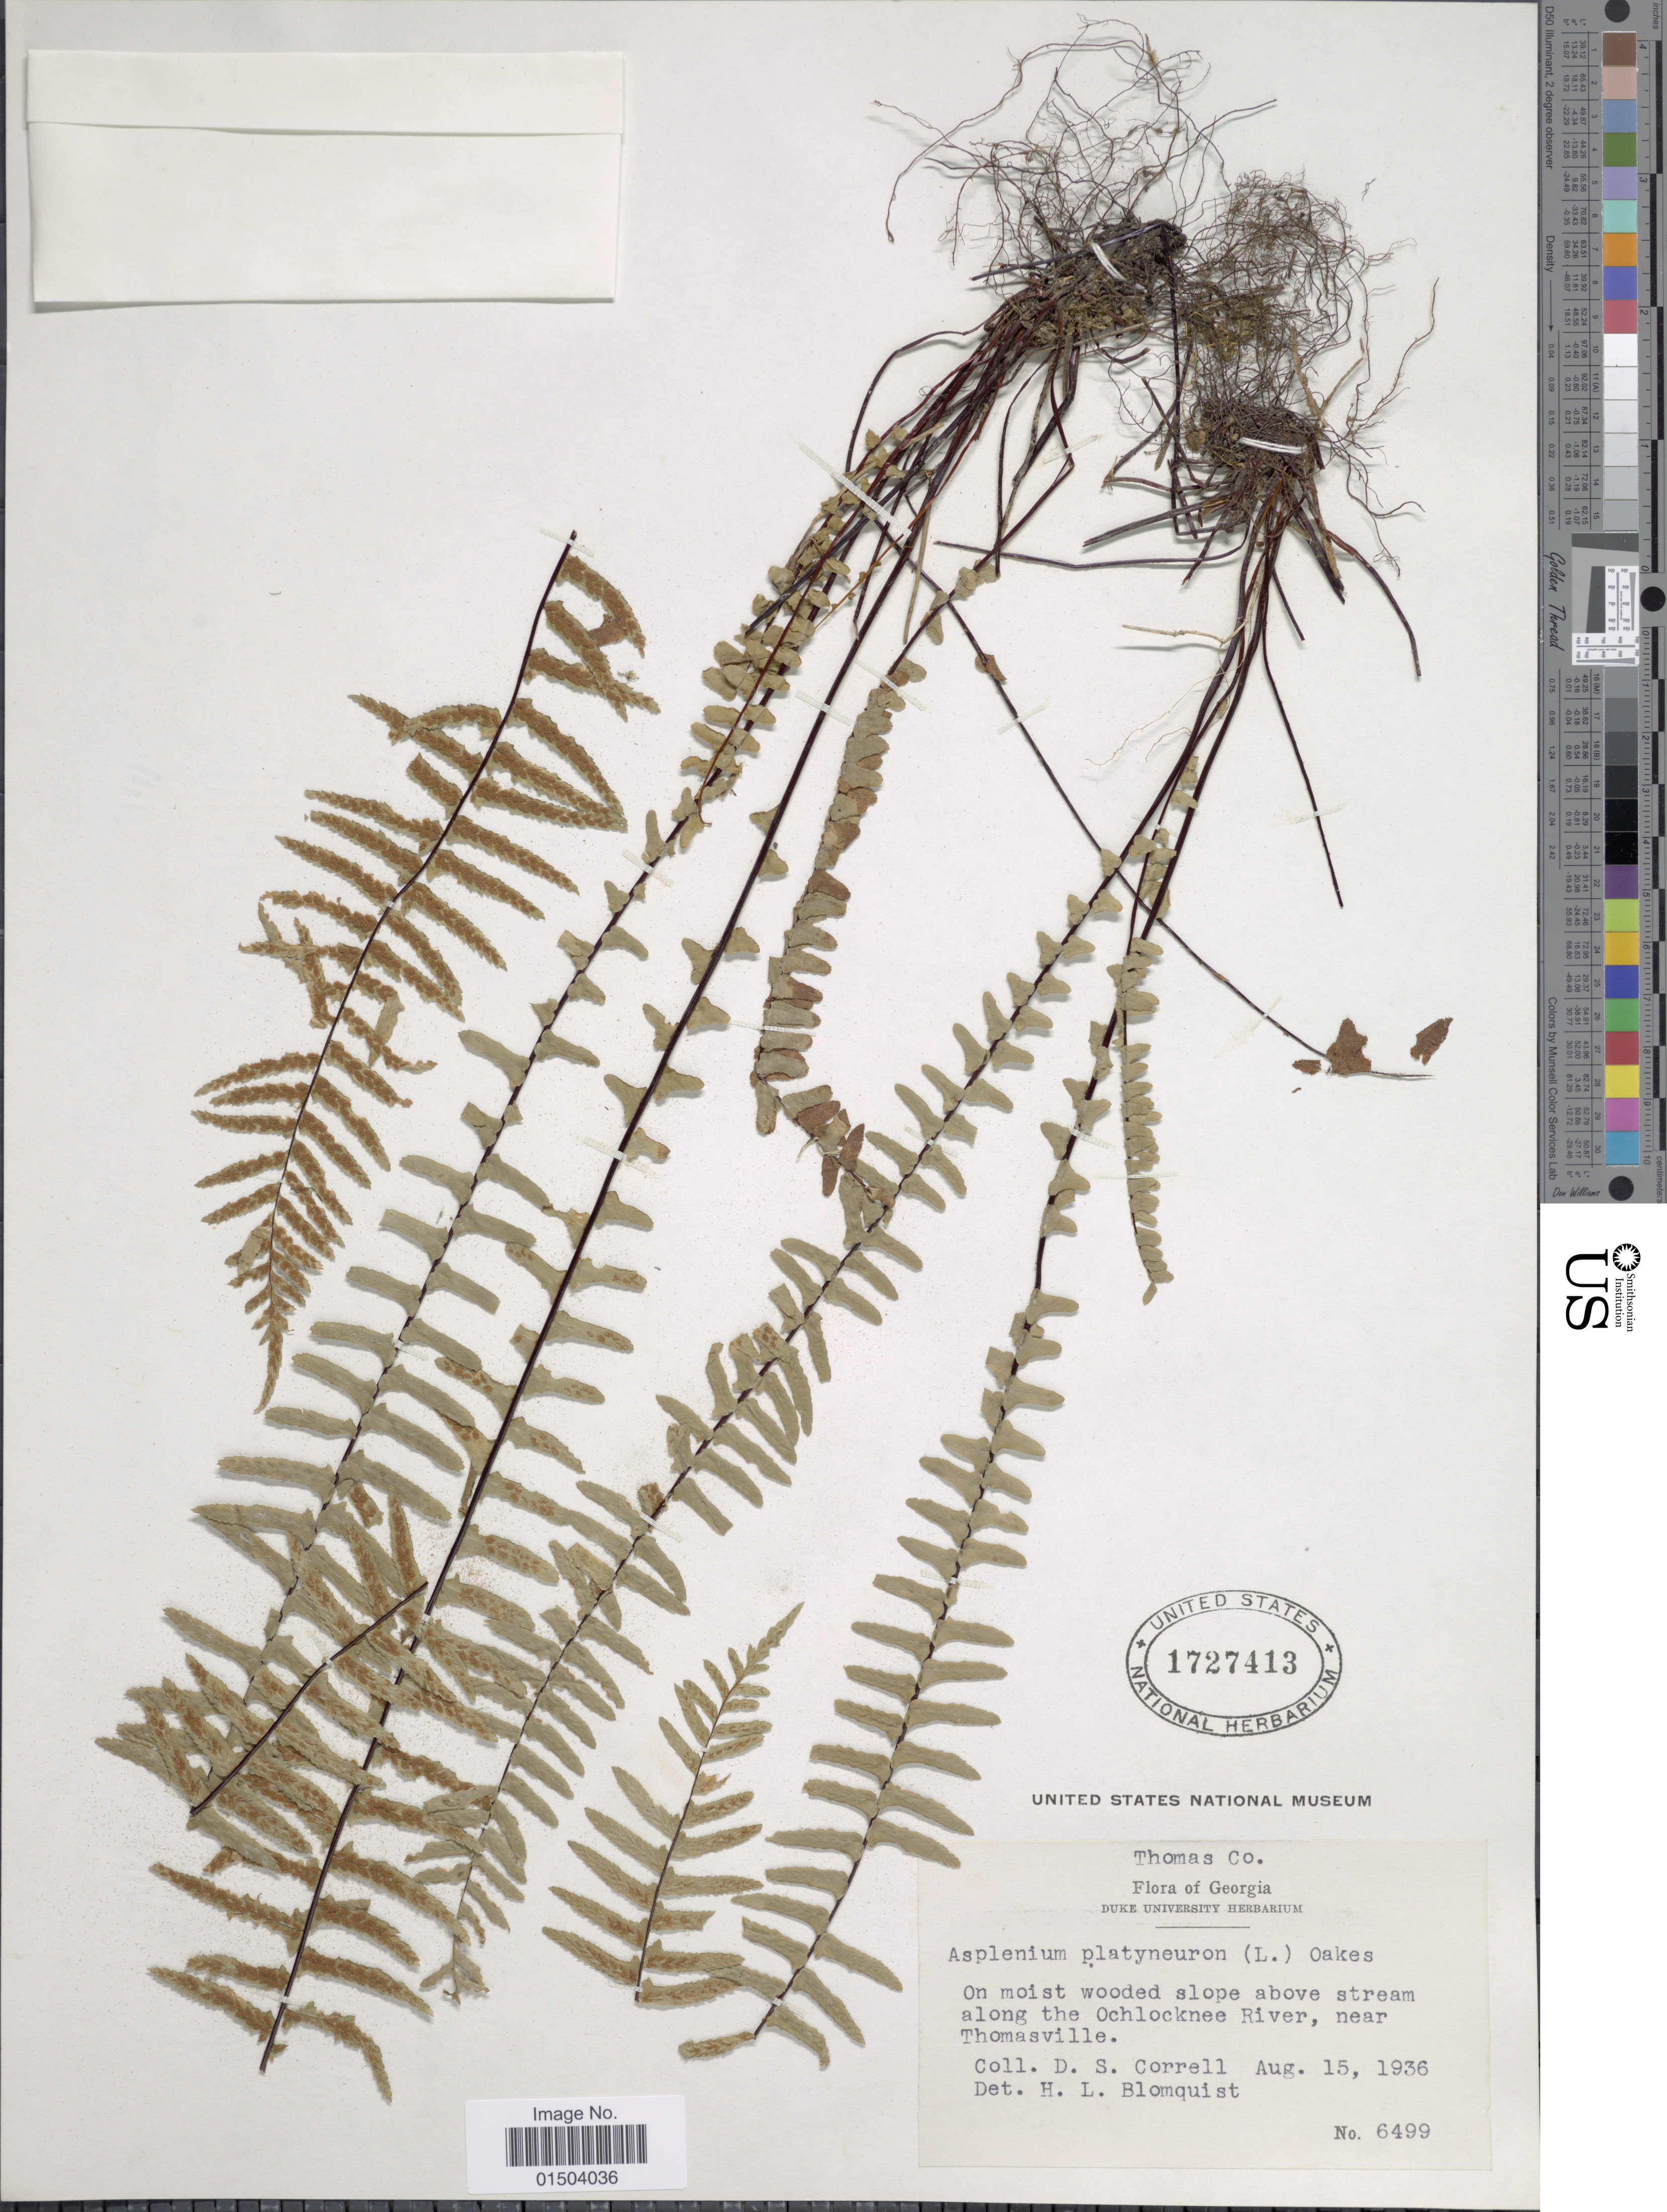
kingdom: Plantae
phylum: Tracheophyta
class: Polypodiopsida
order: Polypodiales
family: Aspleniaceae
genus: Asplenium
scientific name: Asplenium platyneuron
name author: (L.) Britton, Stearns & Poggenb.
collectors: D. S. Correll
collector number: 6499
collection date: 1936-08-15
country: United States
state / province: Georgia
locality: Thomas Co. On moist wooded slope above stream along the Ochlocknee River, near Thomasville.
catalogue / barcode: US 1727413